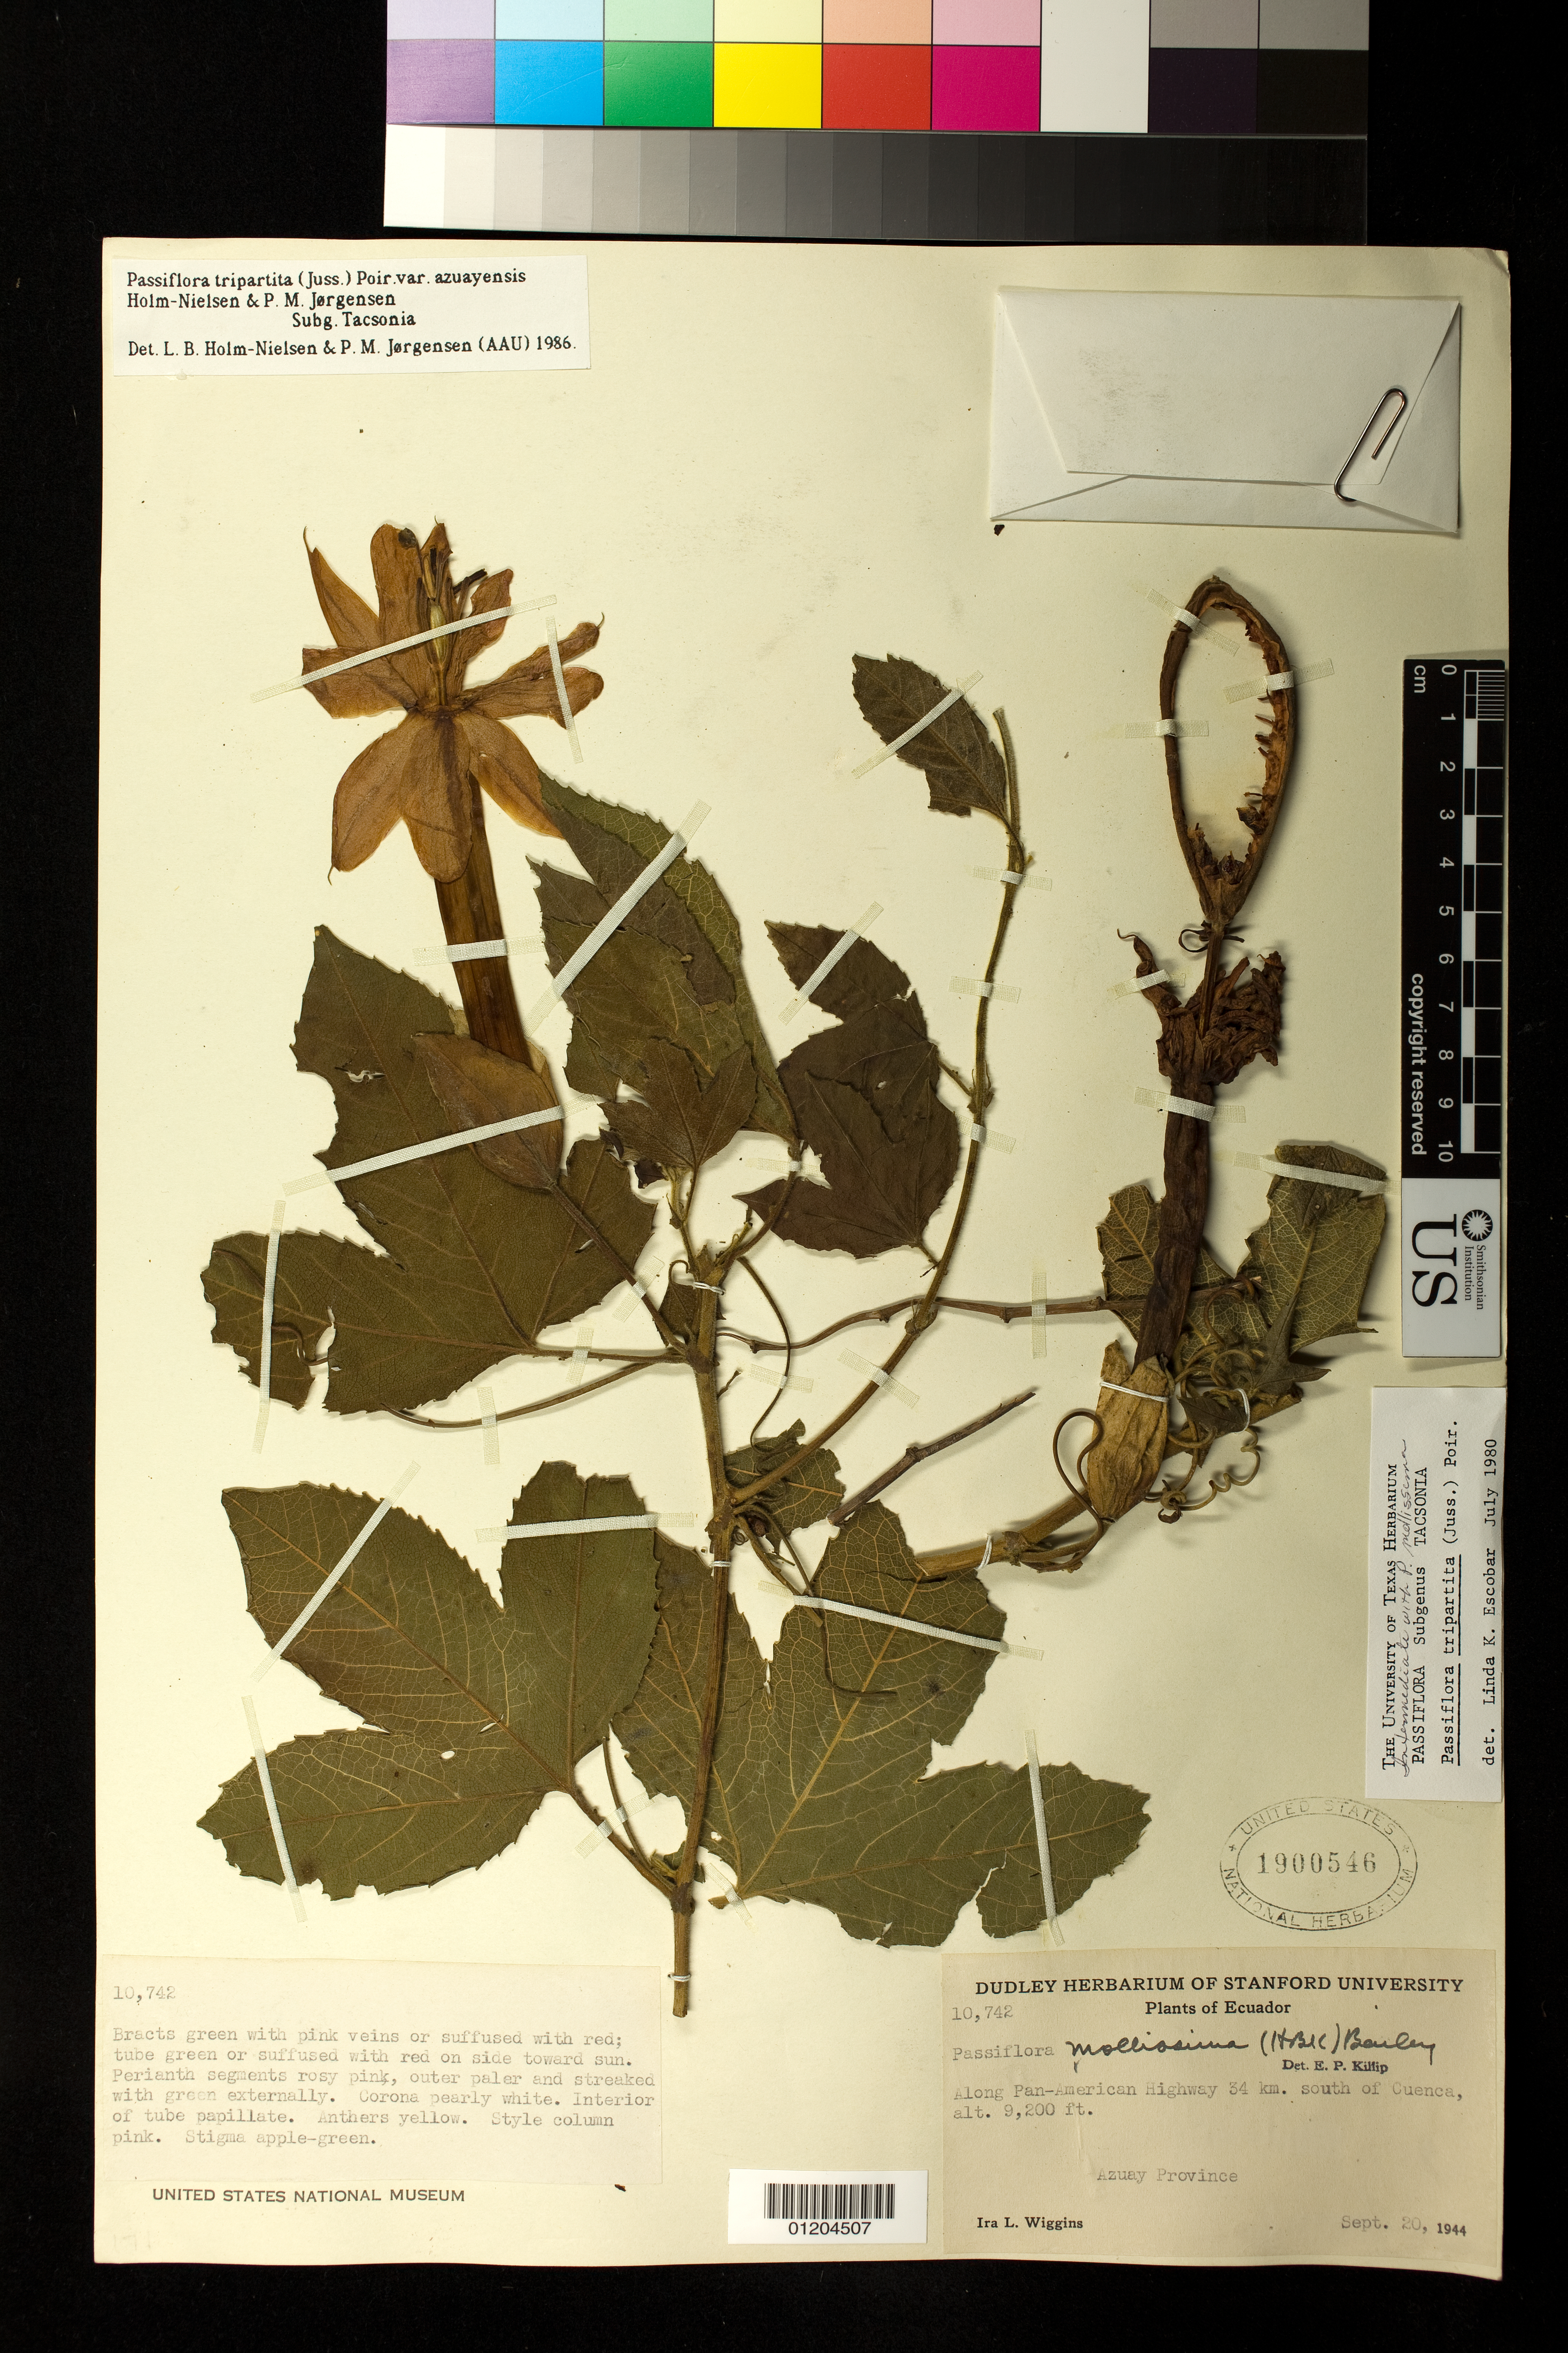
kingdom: Plantae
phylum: Tracheophyta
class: Magnoliopsida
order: Malpighiales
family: Passifloraceae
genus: Passiflora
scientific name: Passiflora tripartita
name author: (Juss.) Poir.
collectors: I. L. Wiggins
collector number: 10742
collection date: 1944-09-20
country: Ecuador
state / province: Azuay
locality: Along Pan-American Highway 34 km. south of Cuenca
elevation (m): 2804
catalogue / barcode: US 1900546